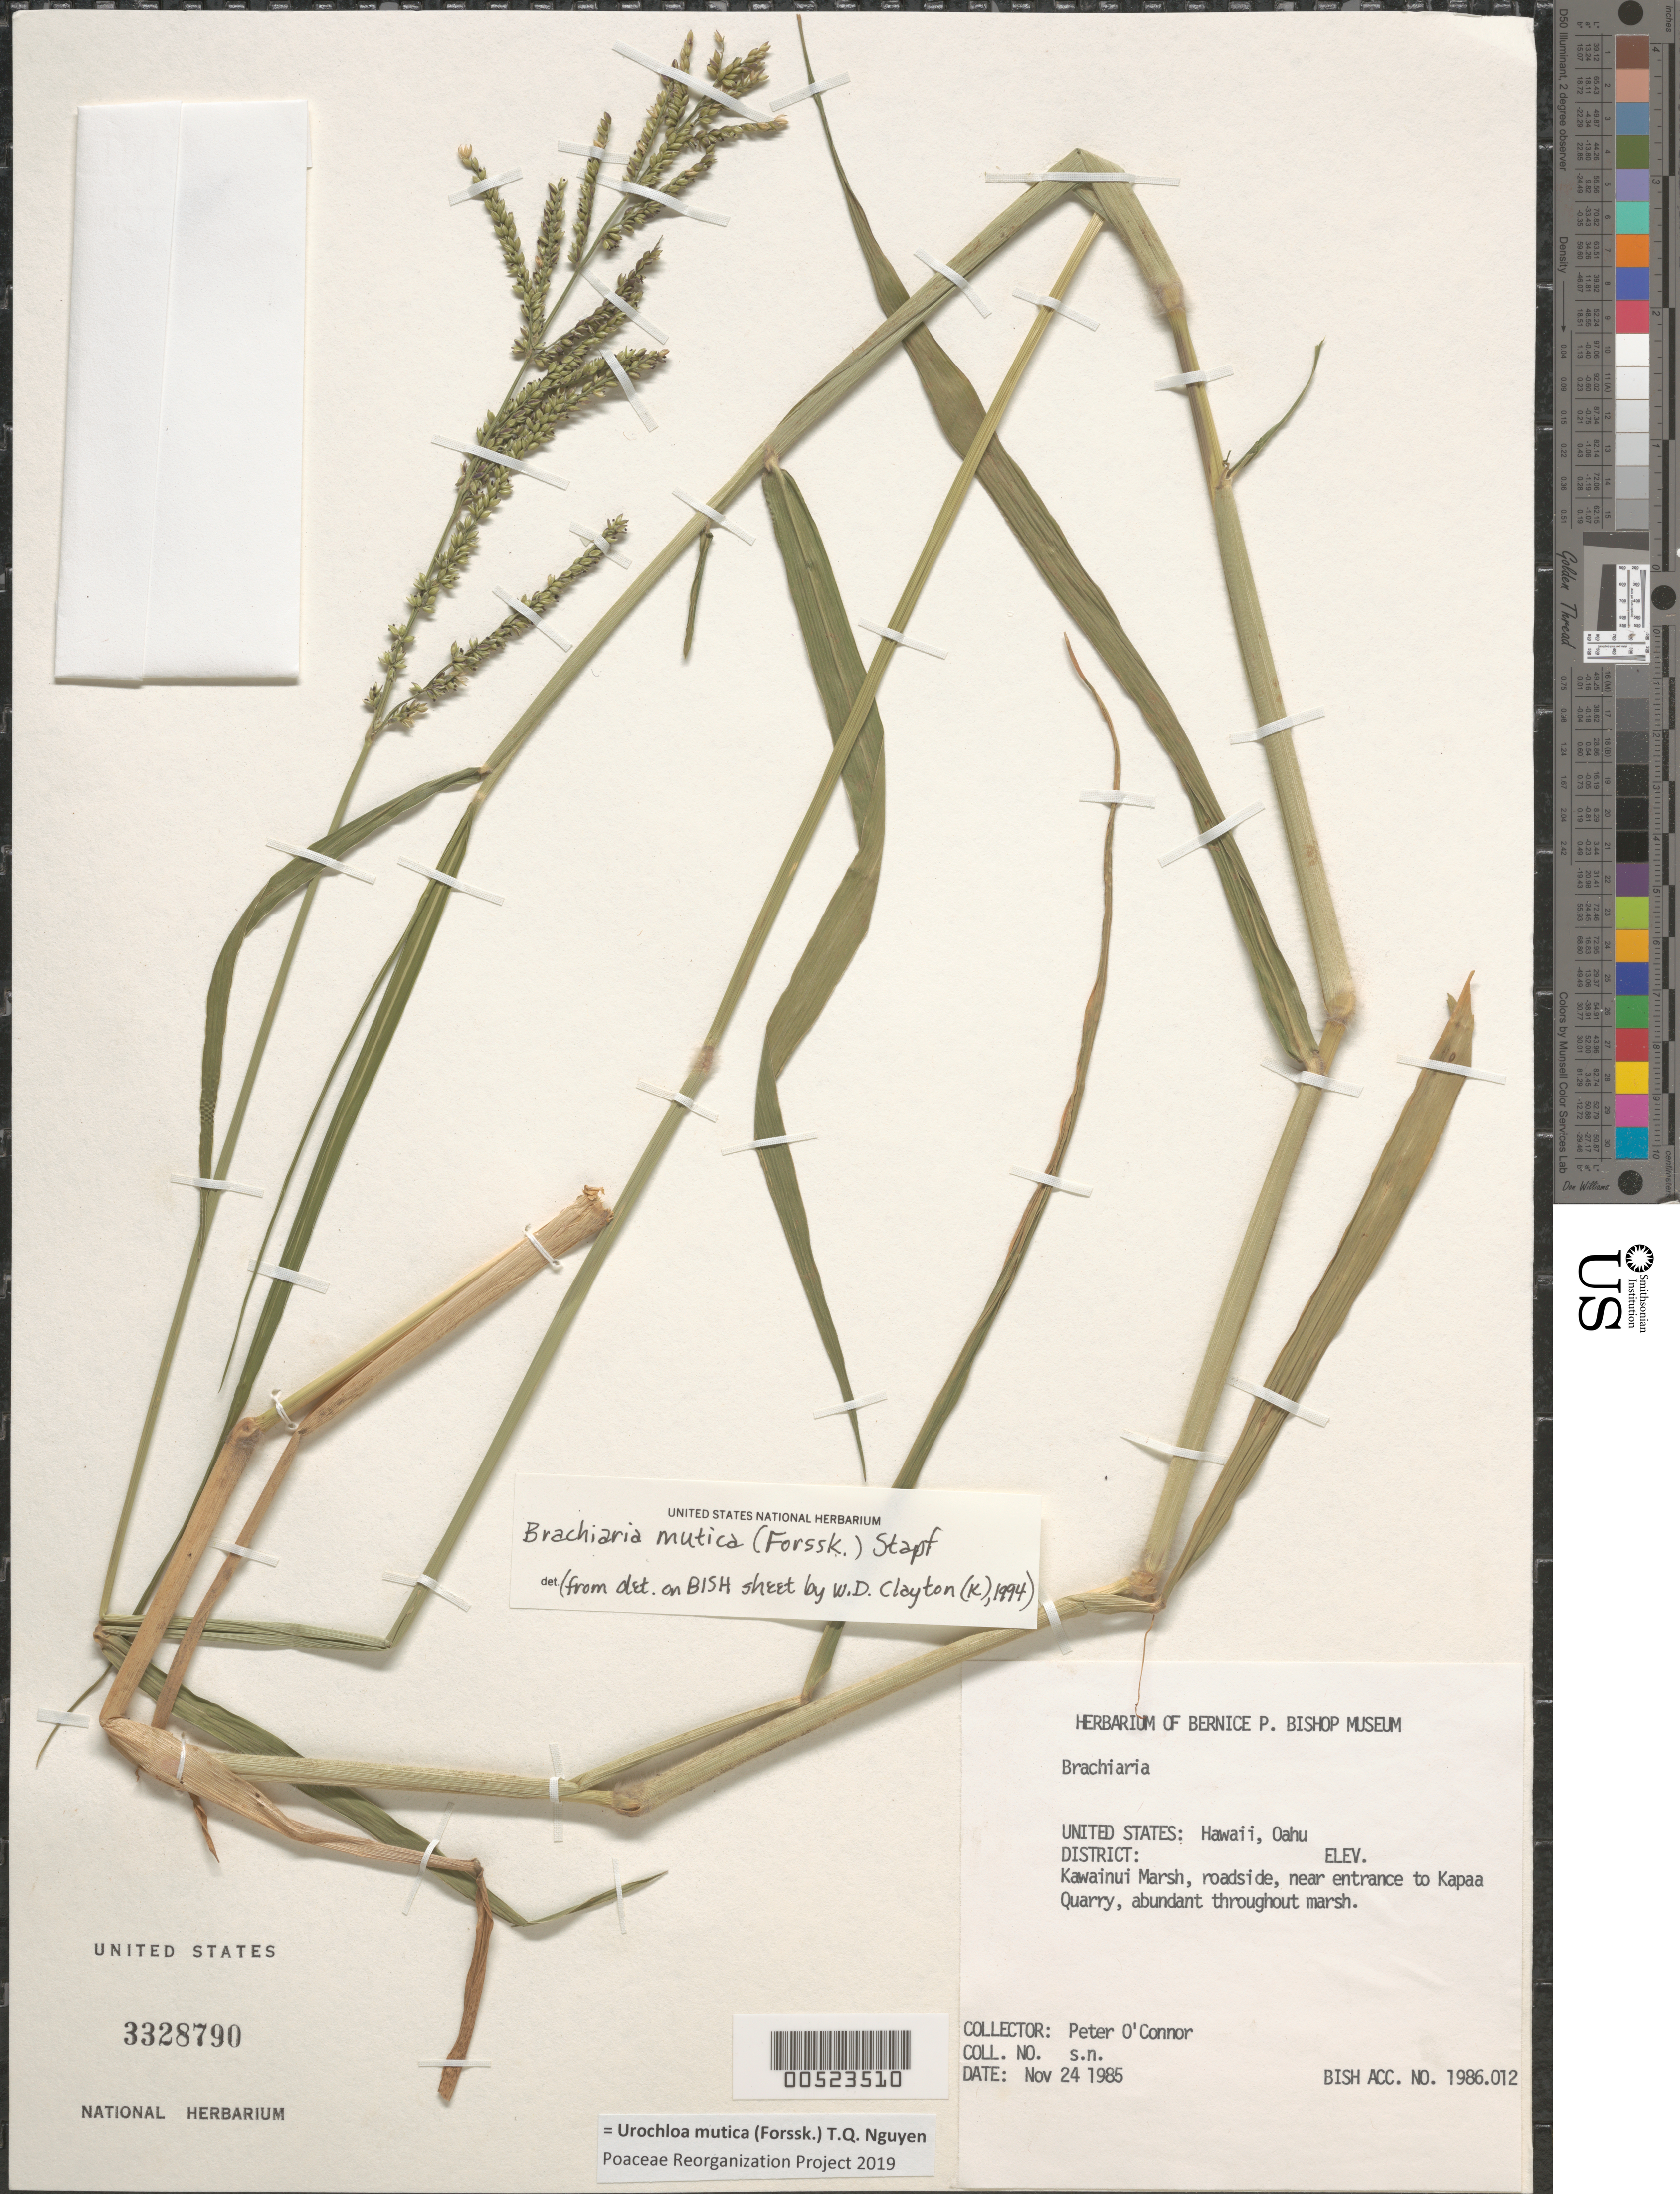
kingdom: Plantae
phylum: Tracheophyta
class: Liliopsida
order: Poales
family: Poaceae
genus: Urochloa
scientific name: Urochloa mutica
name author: (Forssk.) T.Q. Nguyen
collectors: P. O'Connor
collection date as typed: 24 Nov 1985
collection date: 1985-11-24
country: United States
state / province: Hawaii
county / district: Honolulu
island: Oahu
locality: Kawainui Marsh, near entrance to Kapaa Quarry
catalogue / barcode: US 3328790